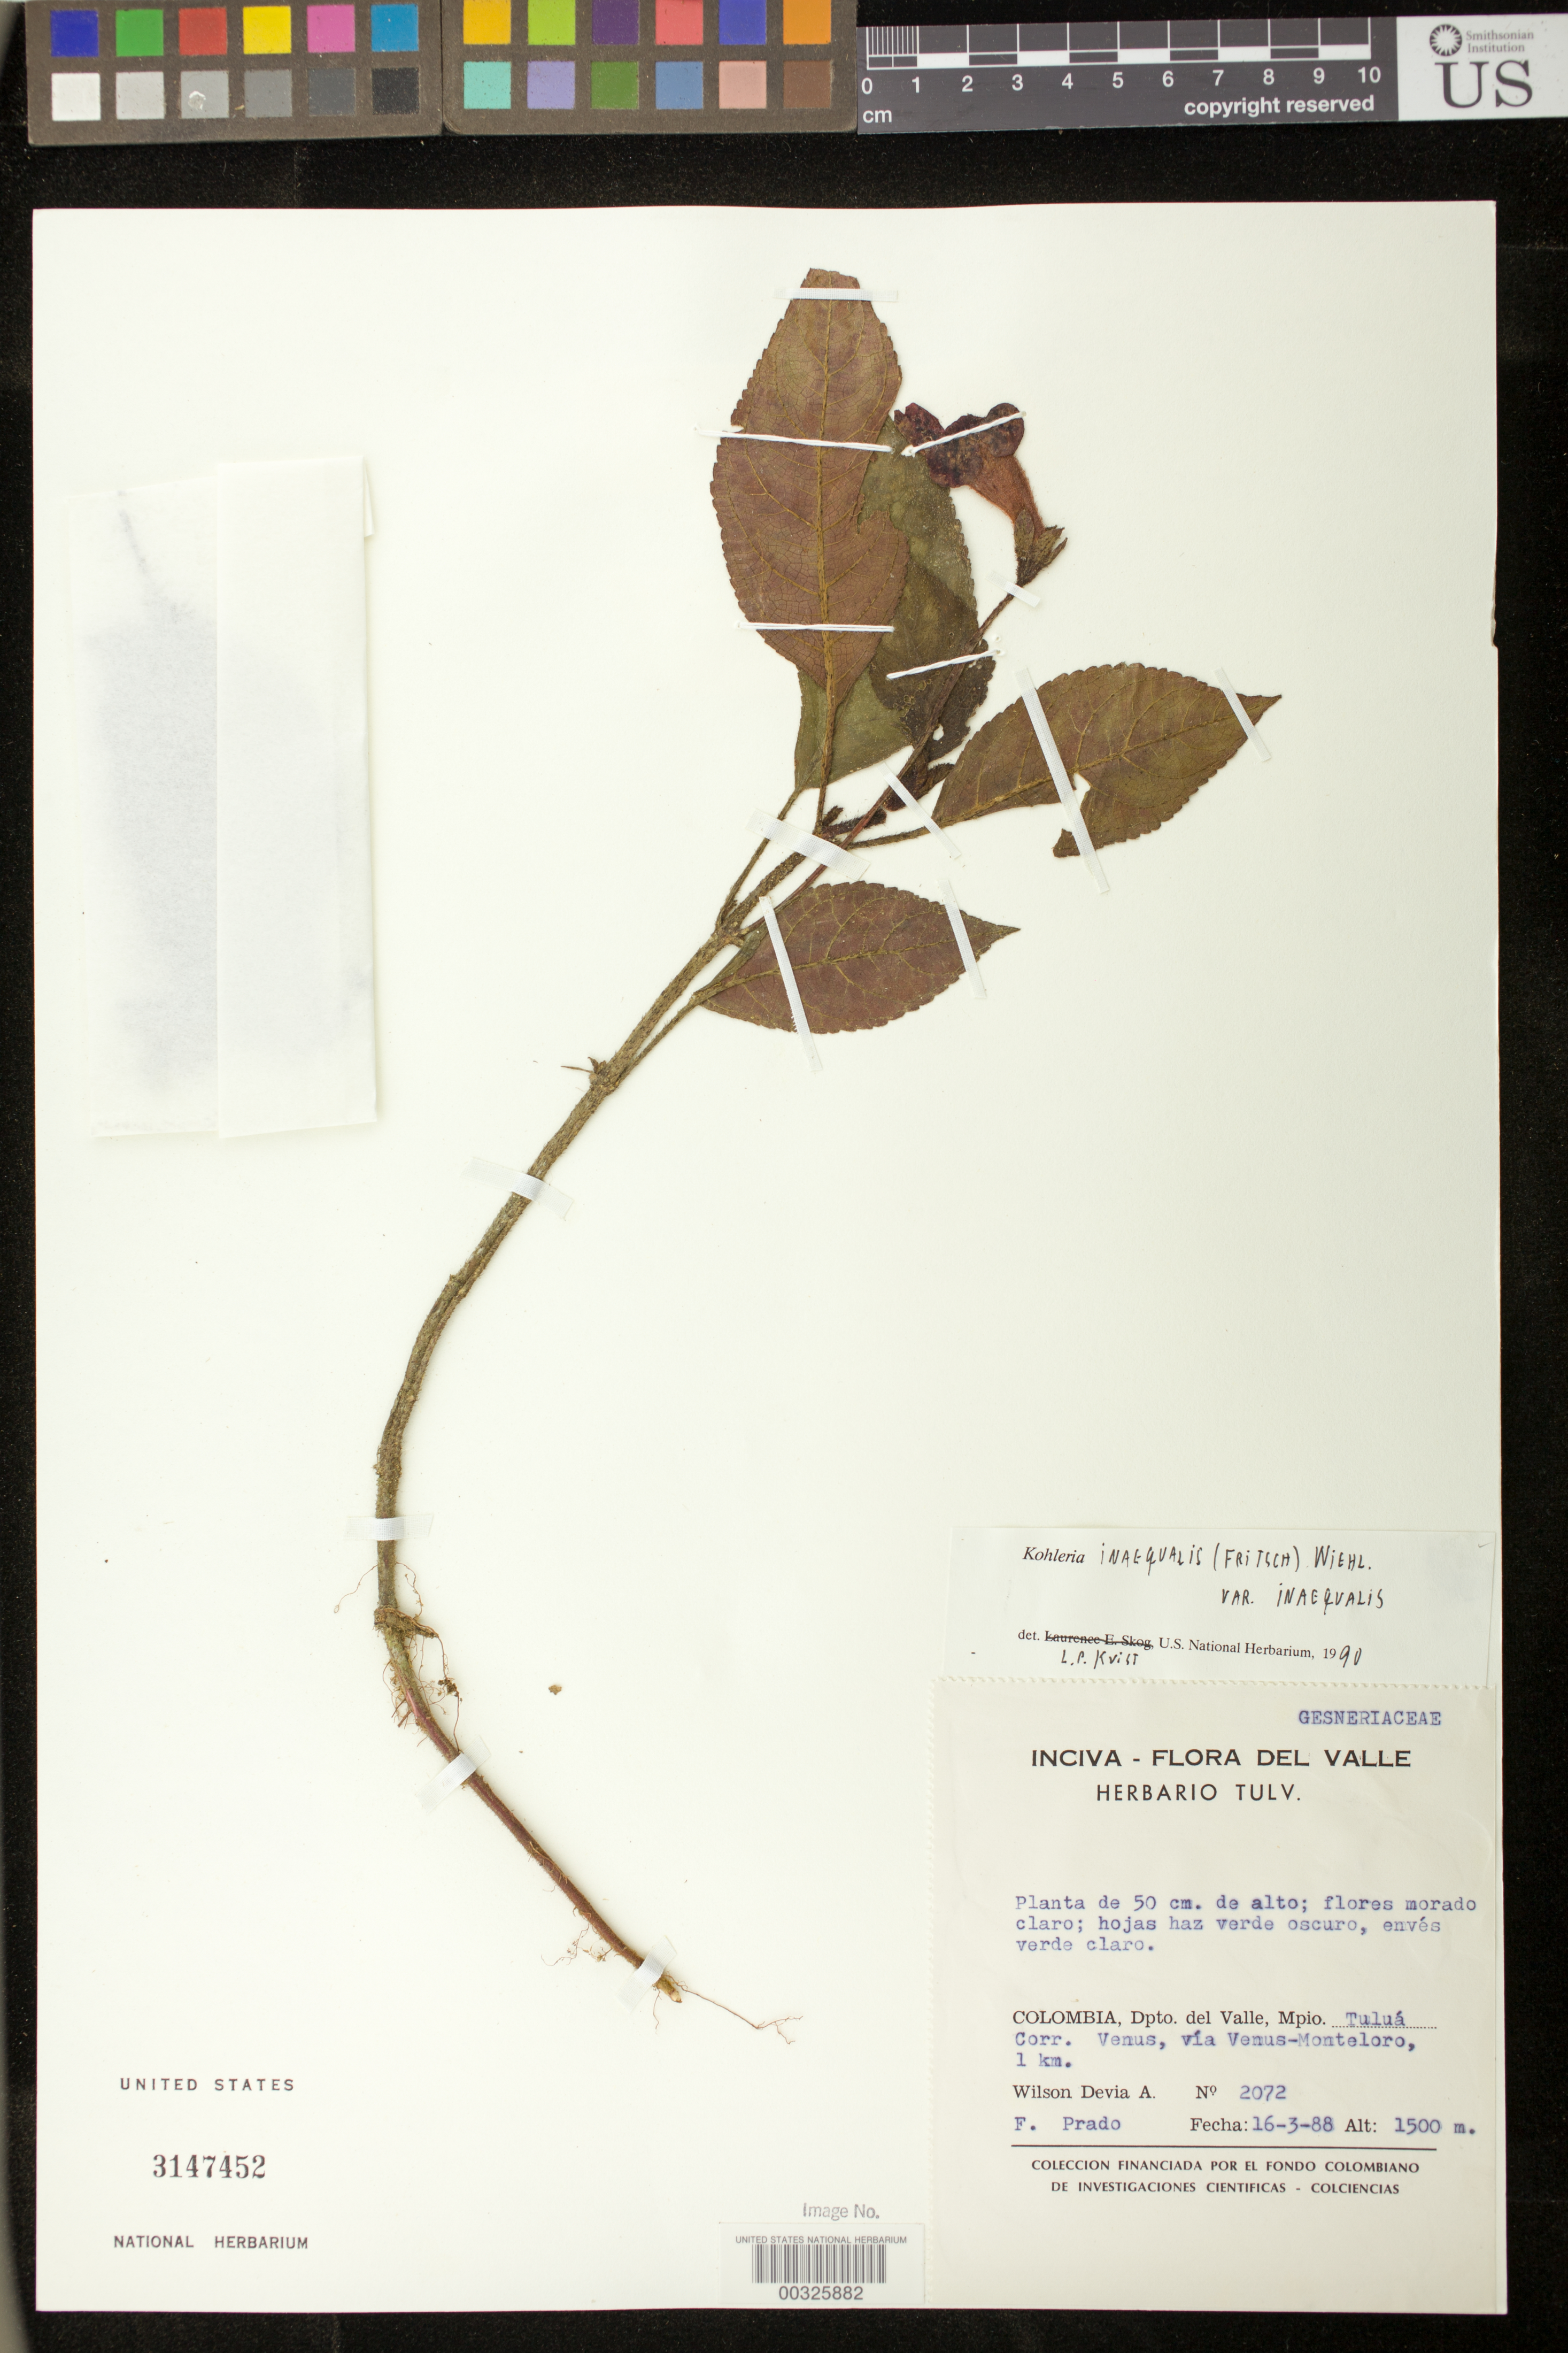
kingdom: Plantae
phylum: Tracheophyta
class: Magnoliopsida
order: Lamiales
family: Gesneriaceae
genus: Kohleria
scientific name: Kohleria inaequalis var. inaequalis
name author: (Benth.) Wiehler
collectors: W. Devia A. & F. Prado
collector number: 2072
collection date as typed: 16 Mar 1988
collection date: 1988-03-16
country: Colombia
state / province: Valle del Cauca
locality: Mun. of Tulua, corr. Venus, Venus-Monteloro, 1 km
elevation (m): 1500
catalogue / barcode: US 3147452